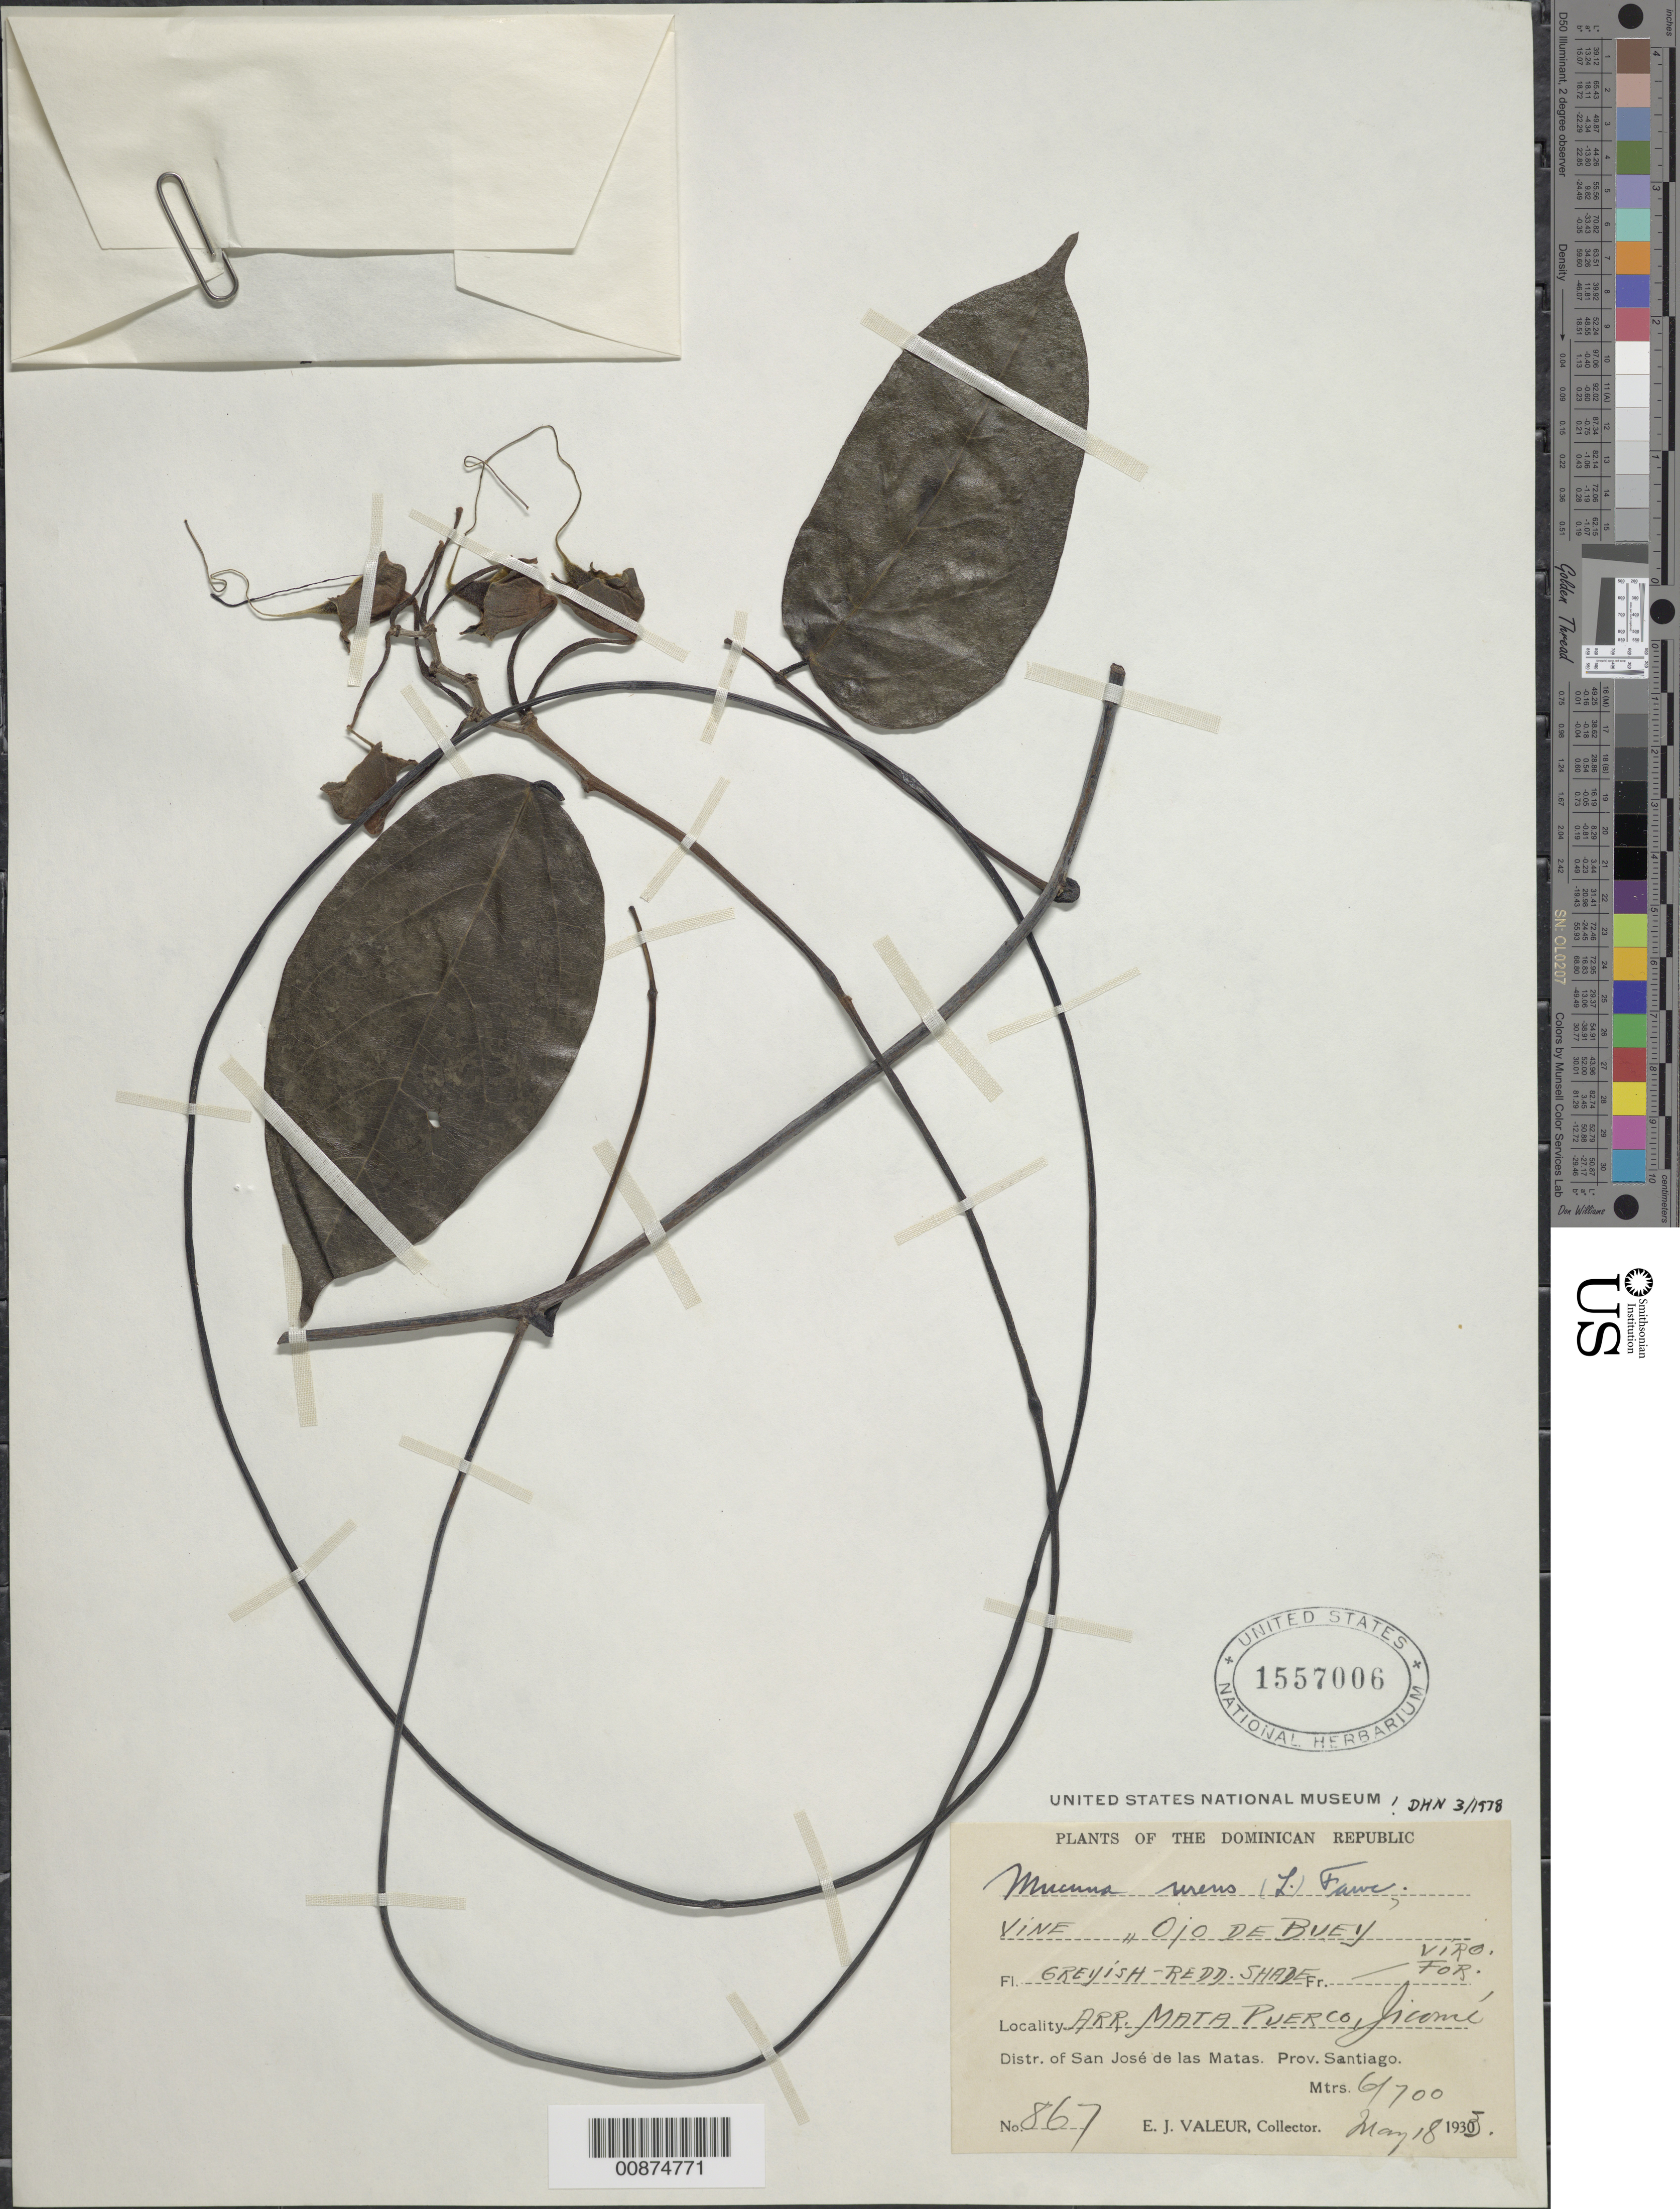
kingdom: Plantae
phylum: Tracheophyta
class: Magnoliopsida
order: Fabales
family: Fabaceae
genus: Mucuna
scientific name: Mucuna urens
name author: (L.) Medik.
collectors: E. Valeur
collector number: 867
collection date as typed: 18 May 1933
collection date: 1933-05-18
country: Dominican Republic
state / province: Santiago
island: Hispaniola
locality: Arr. Mata Puerco, Jicomé. Distr. of San José de las Matas.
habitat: Virg. For.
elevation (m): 600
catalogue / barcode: US 1557006